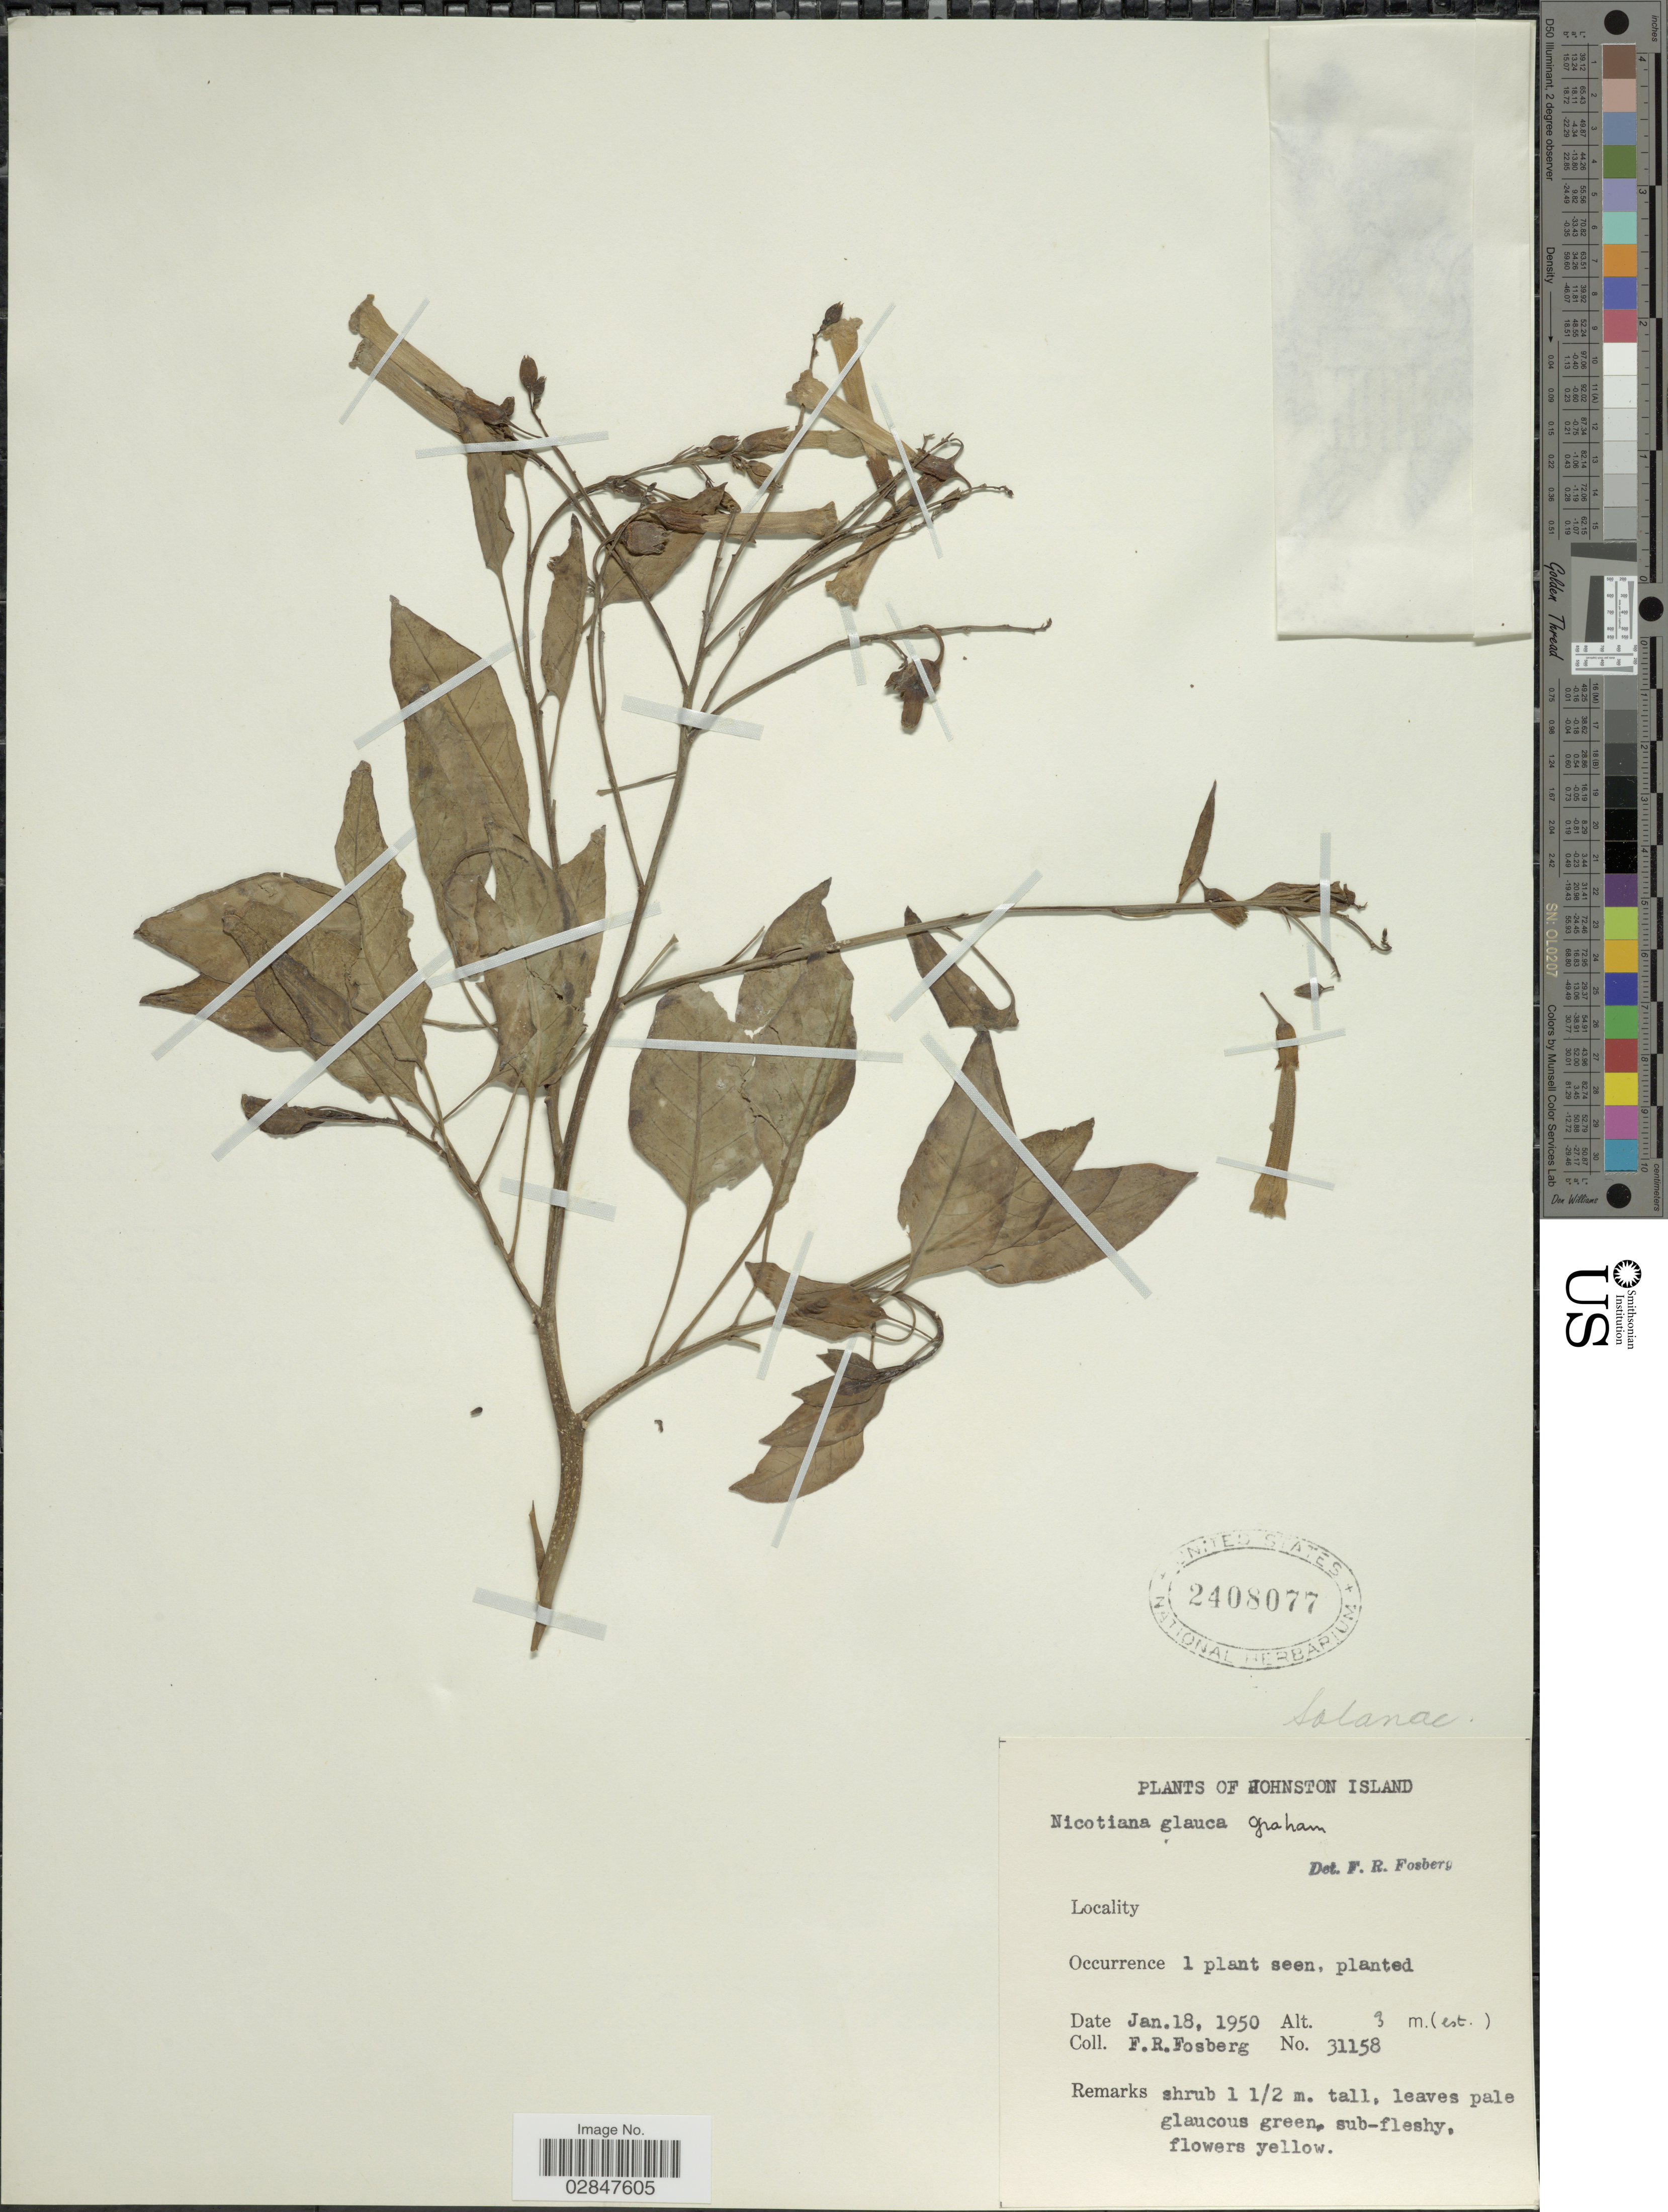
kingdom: Plantae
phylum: Tracheophyta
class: Magnoliopsida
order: Solanales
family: Solanaceae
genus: Nicotiana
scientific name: Nicotiana glauca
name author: Graham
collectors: F. R. Fosberg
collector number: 31158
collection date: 1950-08-18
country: U.S. Administered Pacific Islands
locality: Johnston Island.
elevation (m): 3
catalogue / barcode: US 2408077